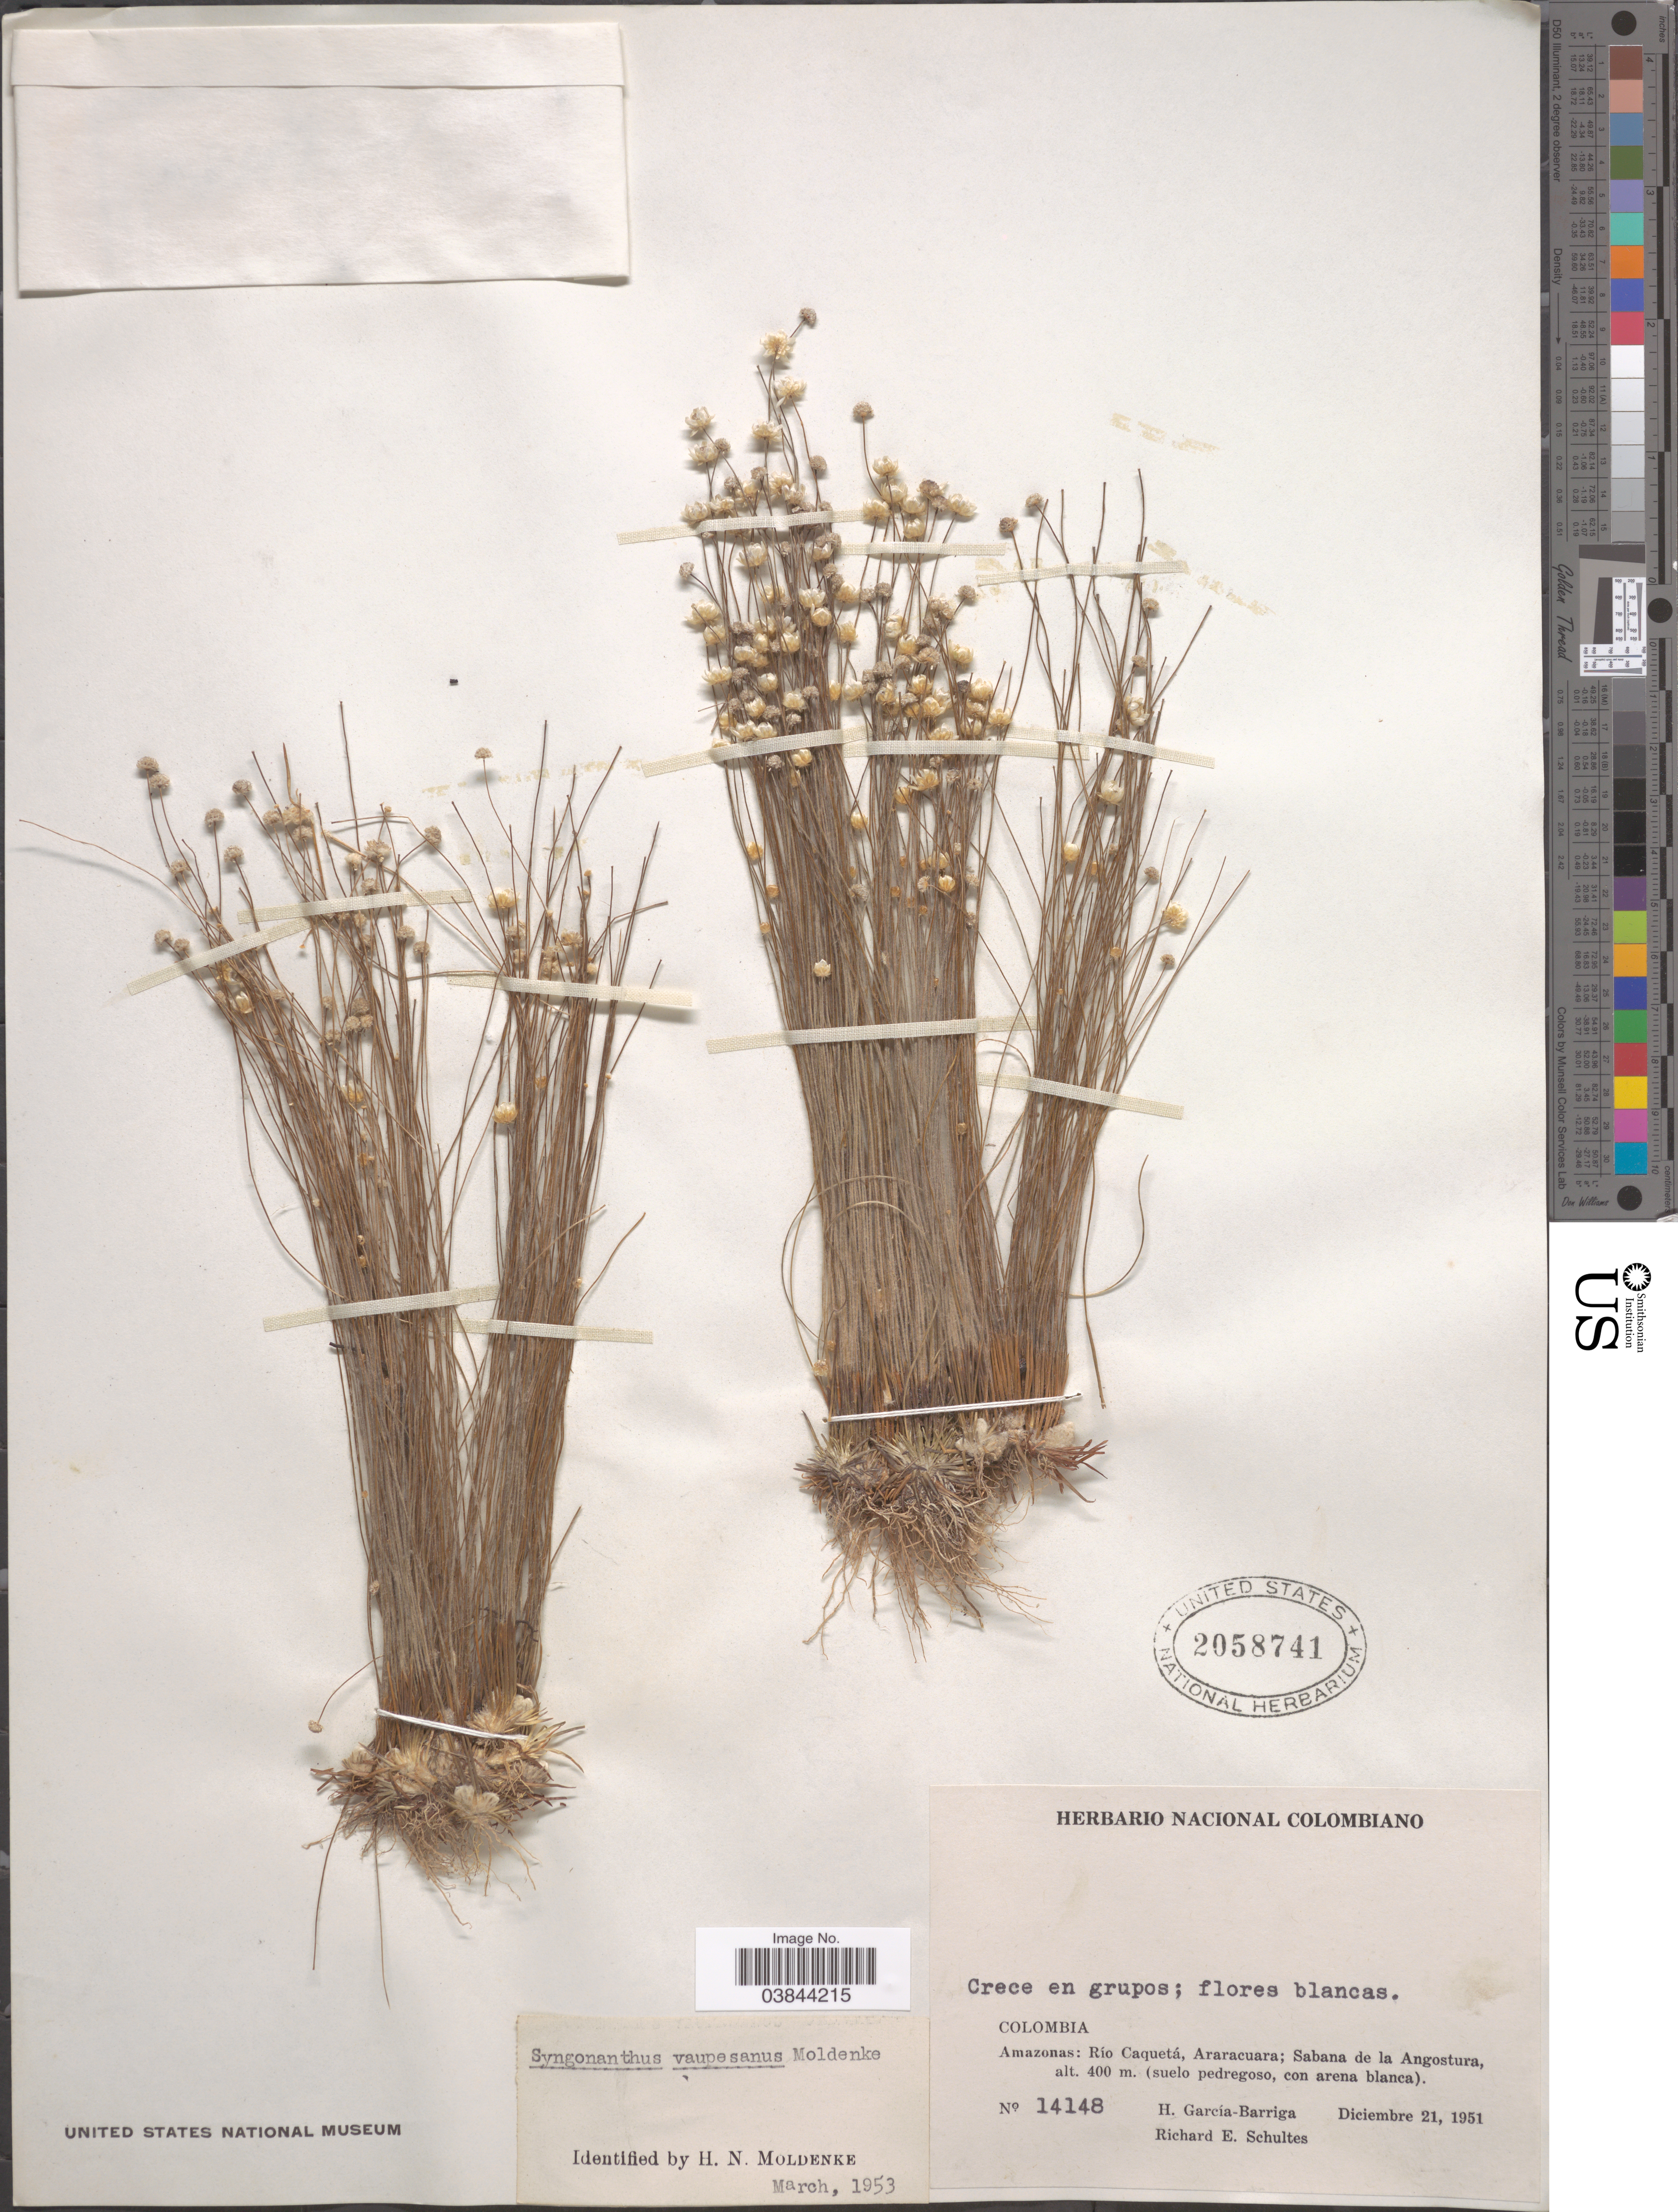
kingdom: Plantae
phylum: Tracheophyta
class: Liliopsida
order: Poales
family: Eriocaulaceae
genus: Syngonanthus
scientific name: Syngonanthus tenuis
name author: (Kunth) Ruhland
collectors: H. García Barriga & R. E. Schultes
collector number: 14148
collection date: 1951-12-21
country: Colombia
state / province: Amazônas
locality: Río Caquetá, Araracuara; Sabana de la Angostura.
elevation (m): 400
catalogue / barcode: US 2058741